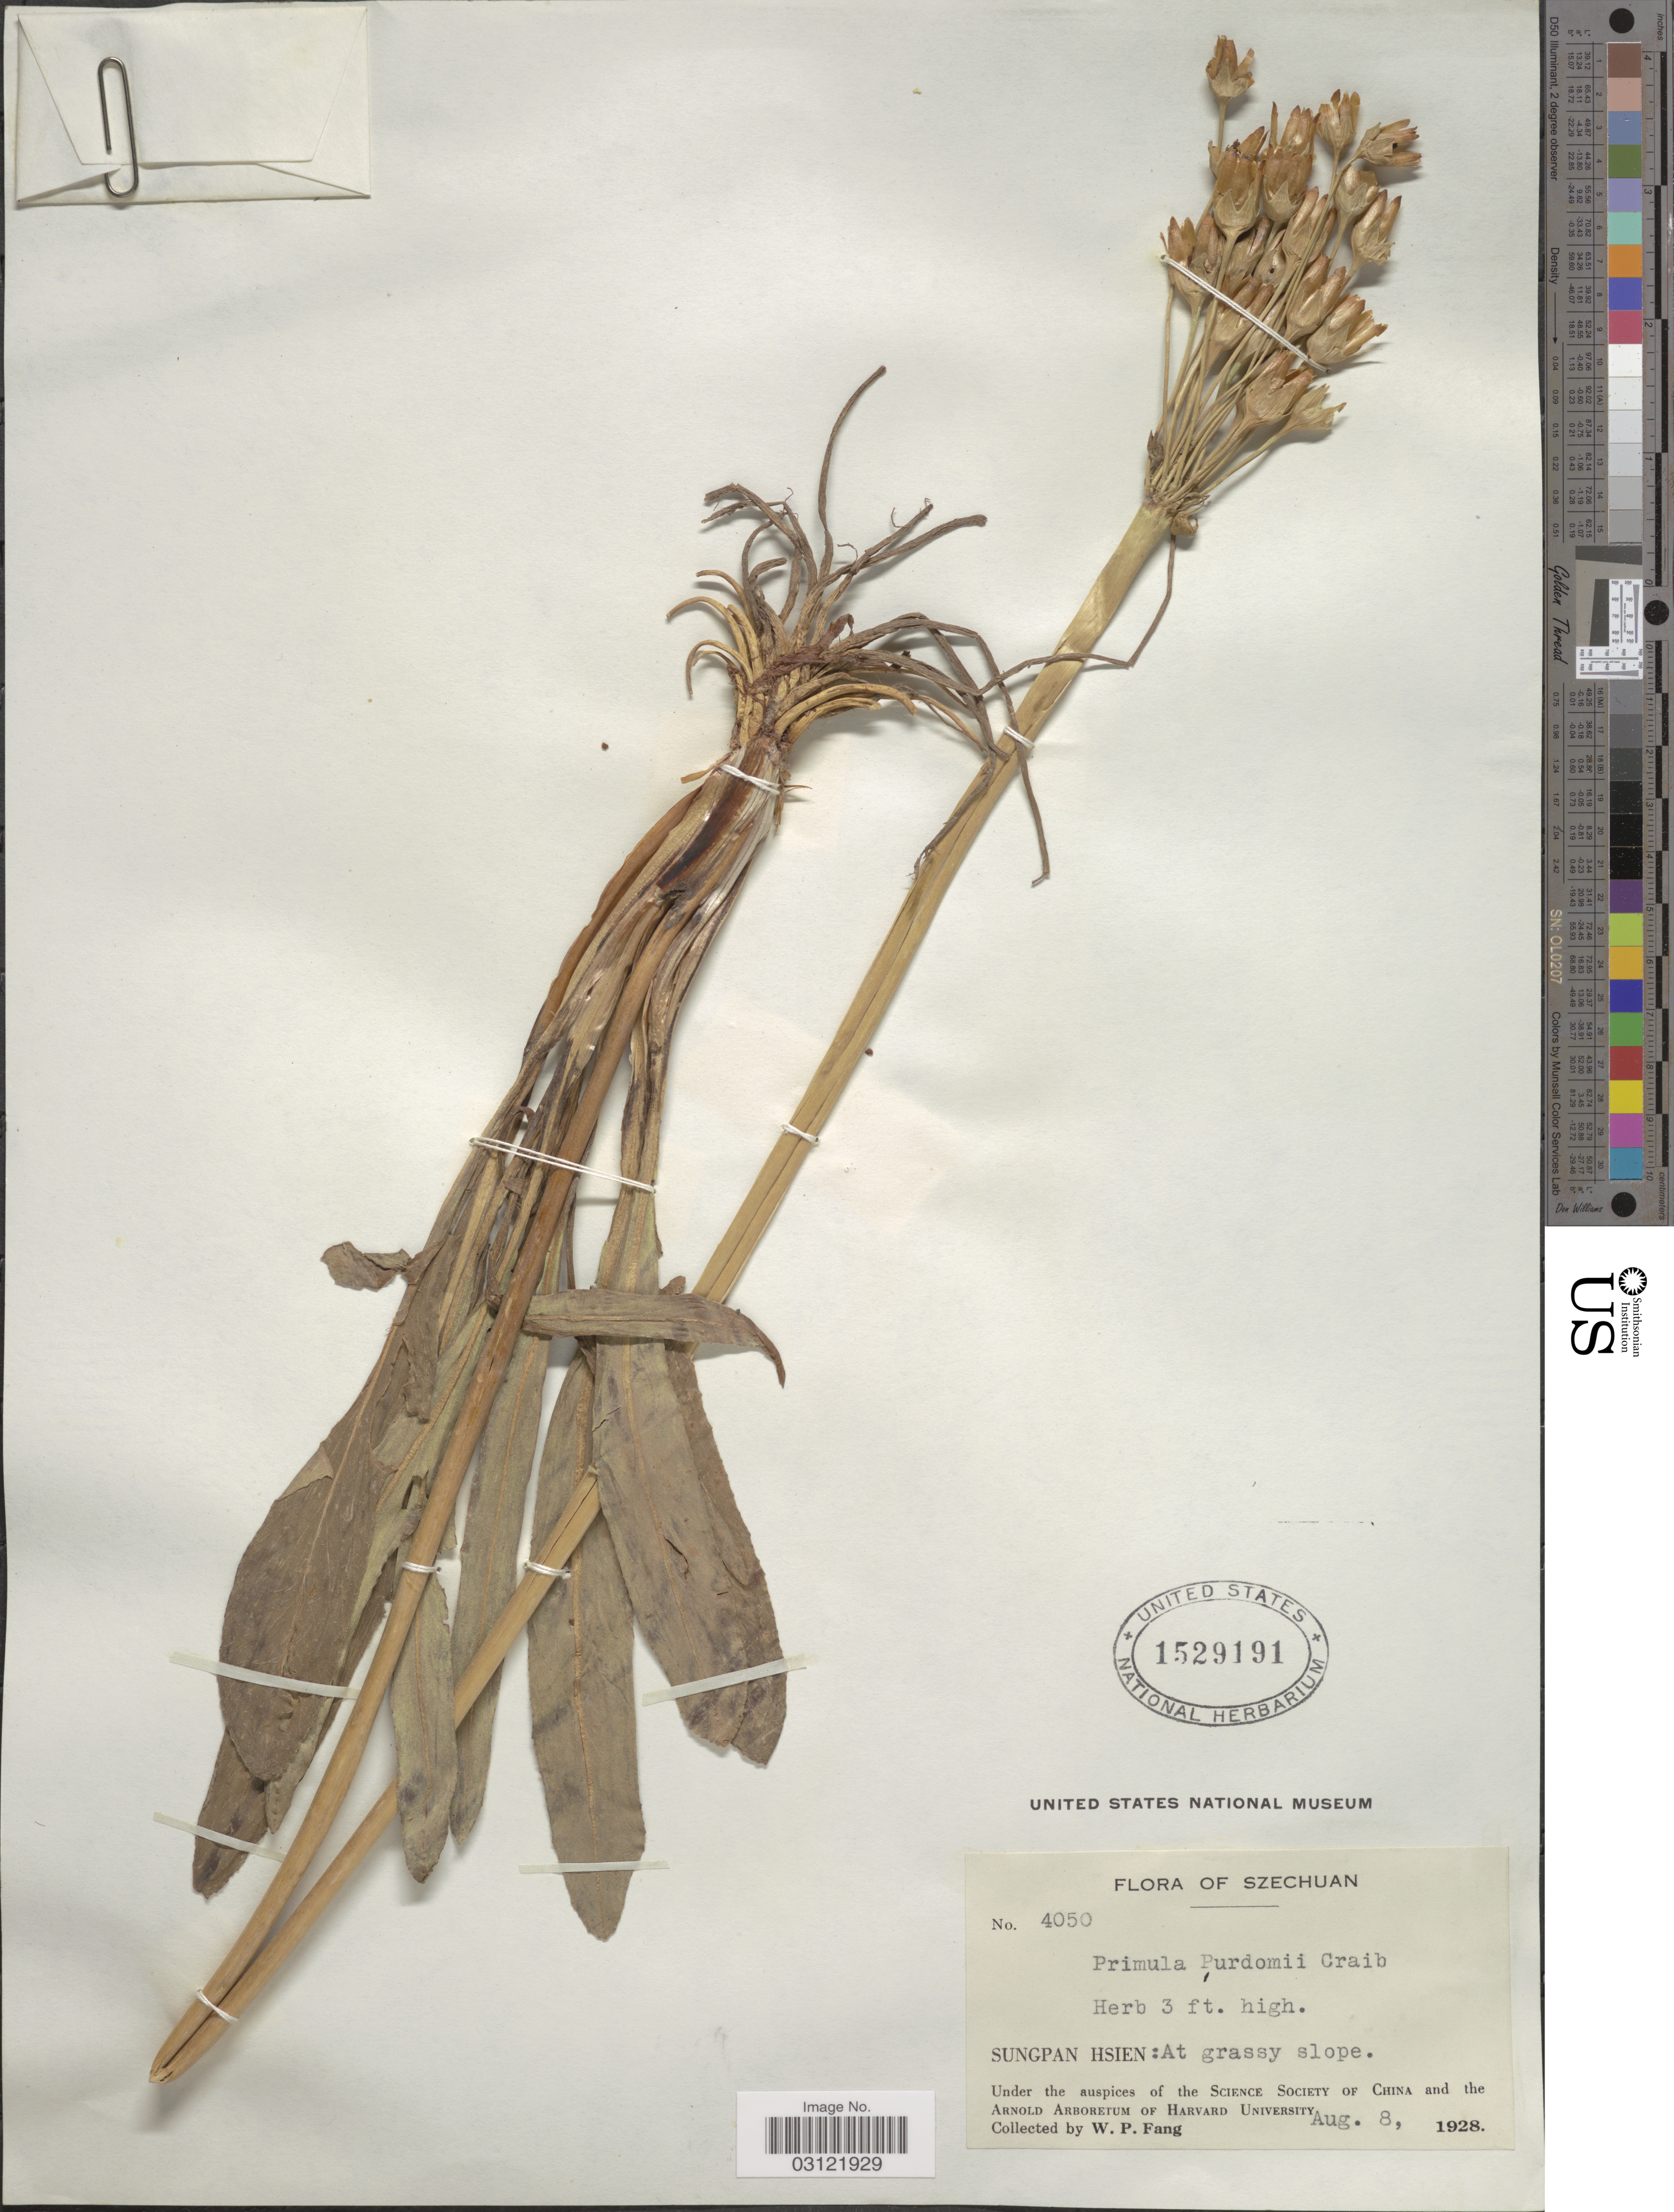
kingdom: Plantae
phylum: Tracheophyta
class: Magnoliopsida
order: Ericales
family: Primulaceae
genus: Primula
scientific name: Primula purdomii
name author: Craib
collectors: W. P. Fang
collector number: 4050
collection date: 1928-08-08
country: China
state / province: Sichuan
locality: Szechuan. Sungpan Hsien.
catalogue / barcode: US 1529191